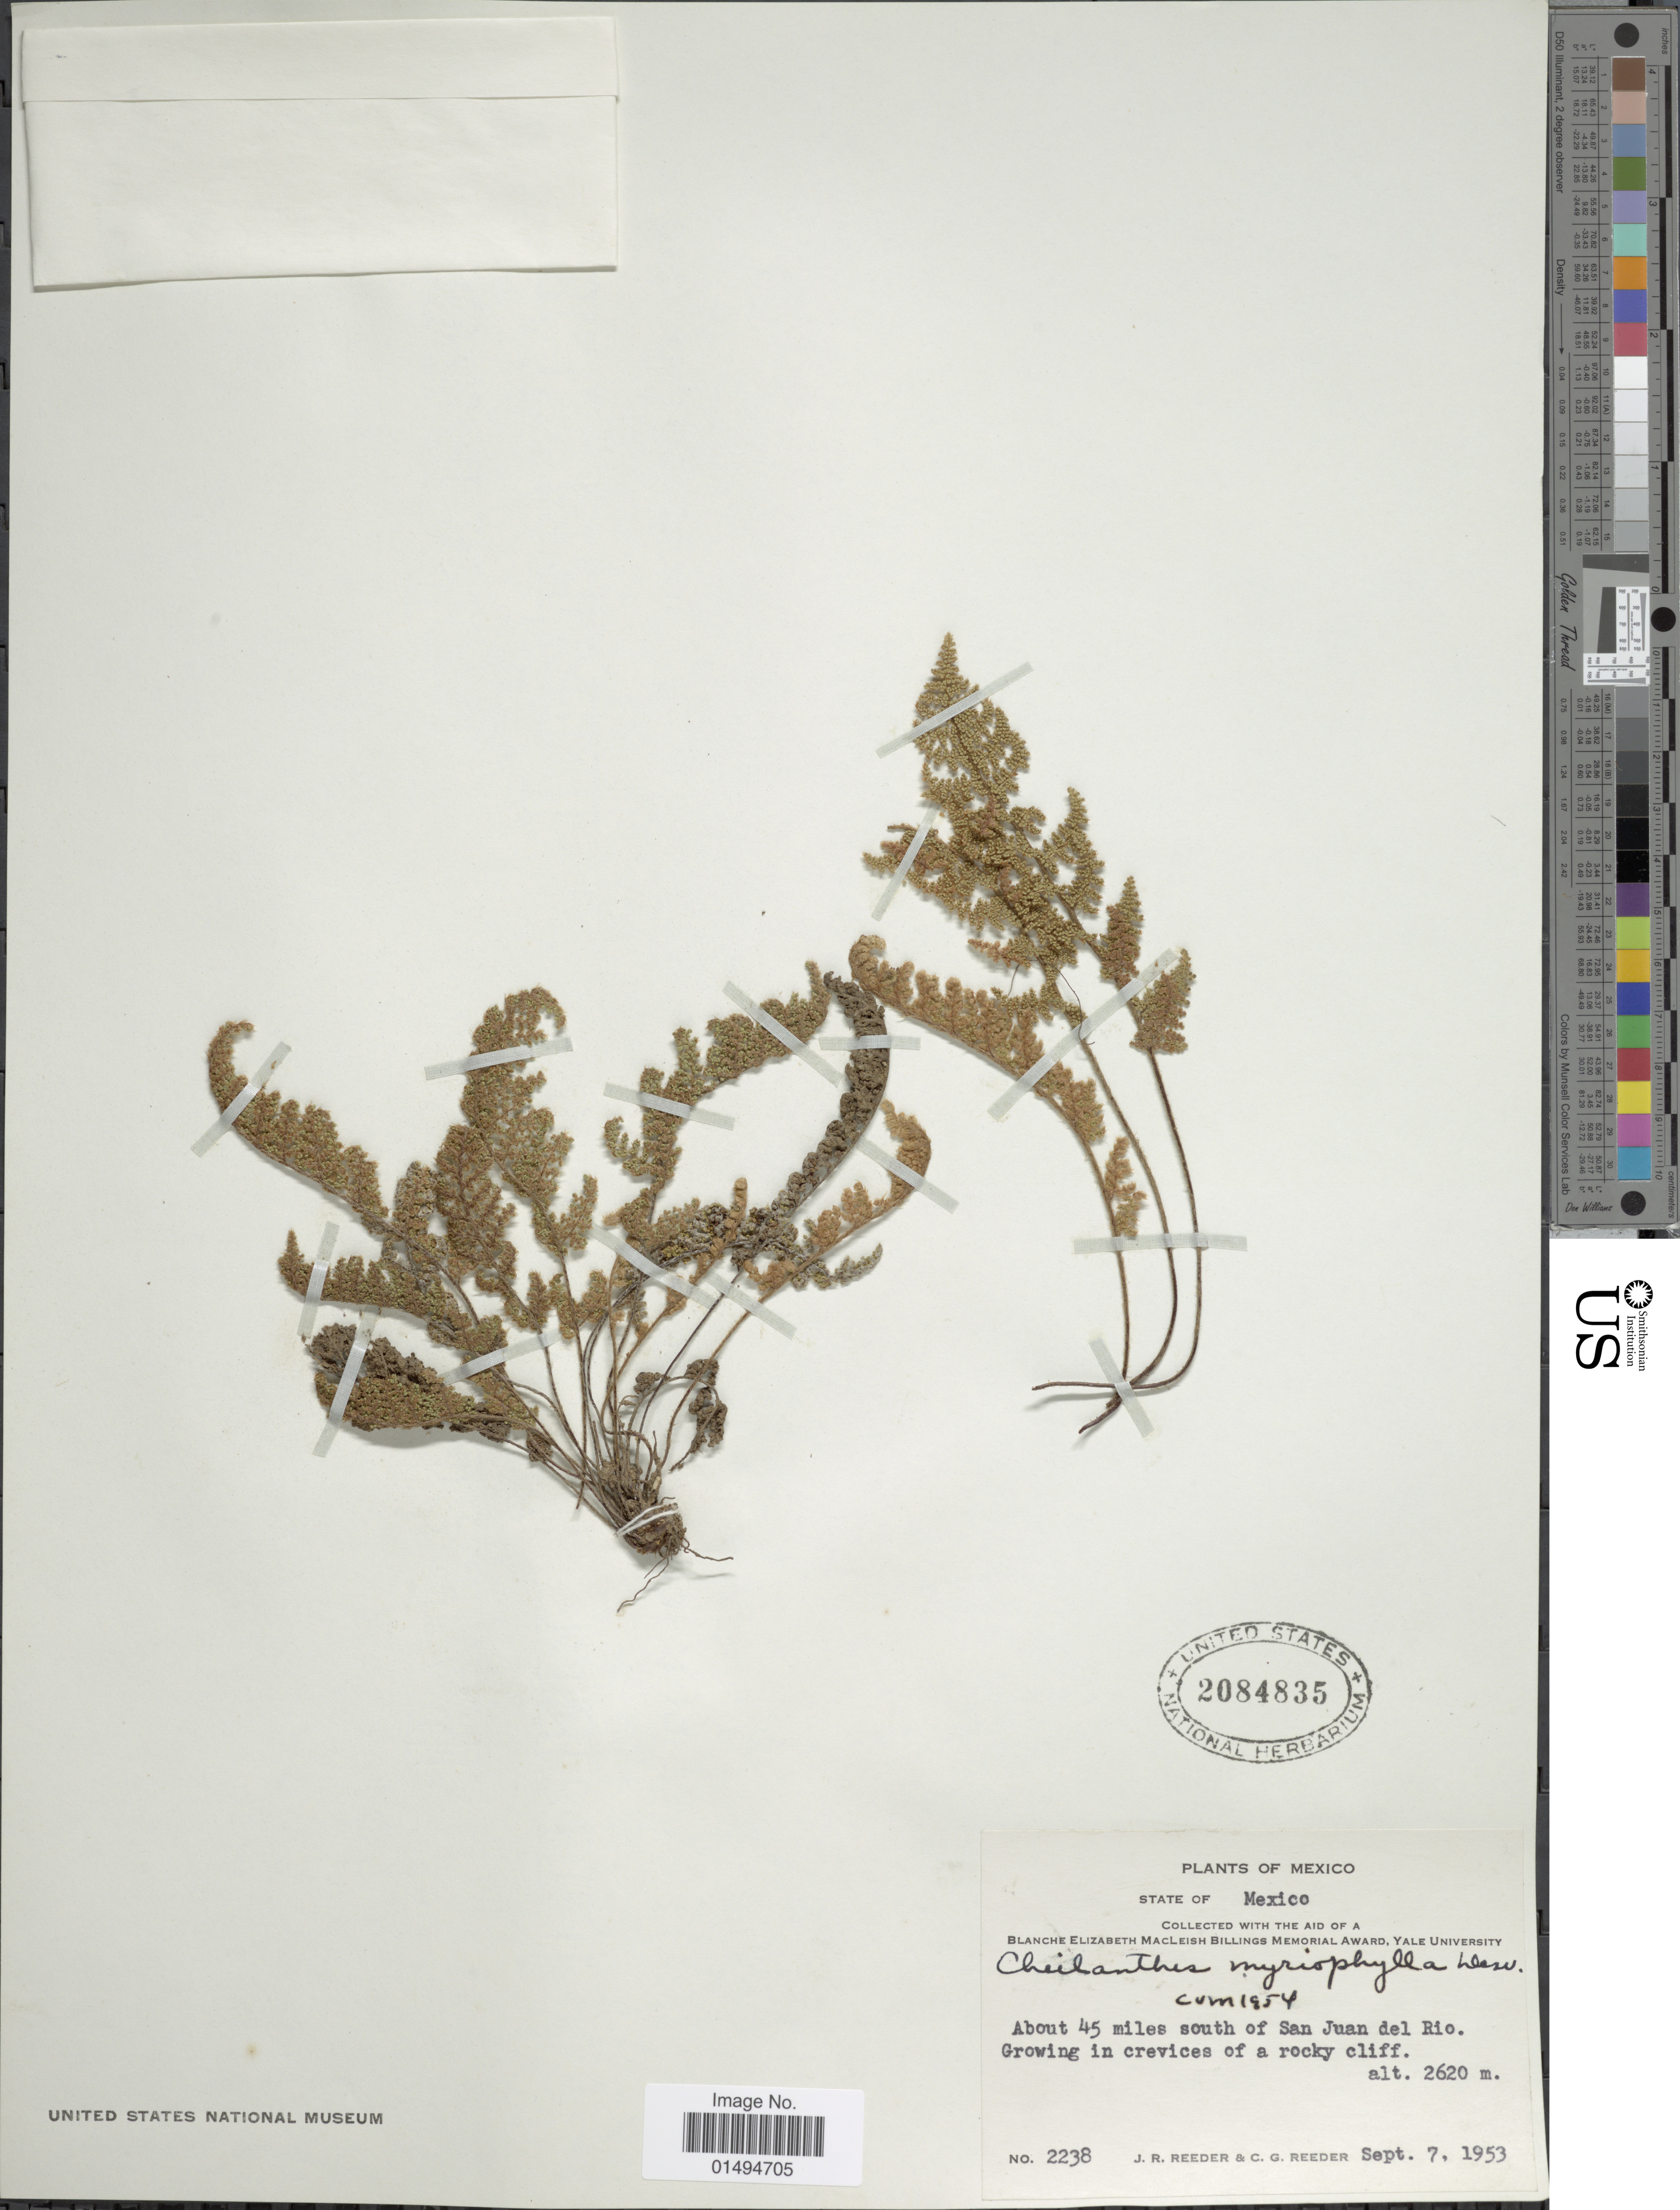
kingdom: Plantae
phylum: Tracheophyta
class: Polypodiopsida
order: Polypodiales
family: Pteridaceae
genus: Myriopteris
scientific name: Myriopteris myriophylla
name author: (Desv.) J. Sm.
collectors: J. R. Reeder & C. G. Reeder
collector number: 2238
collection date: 1953-09-07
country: Mexico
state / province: México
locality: About 45 miles south of San Juan del Rio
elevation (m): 2620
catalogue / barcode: US 2084835